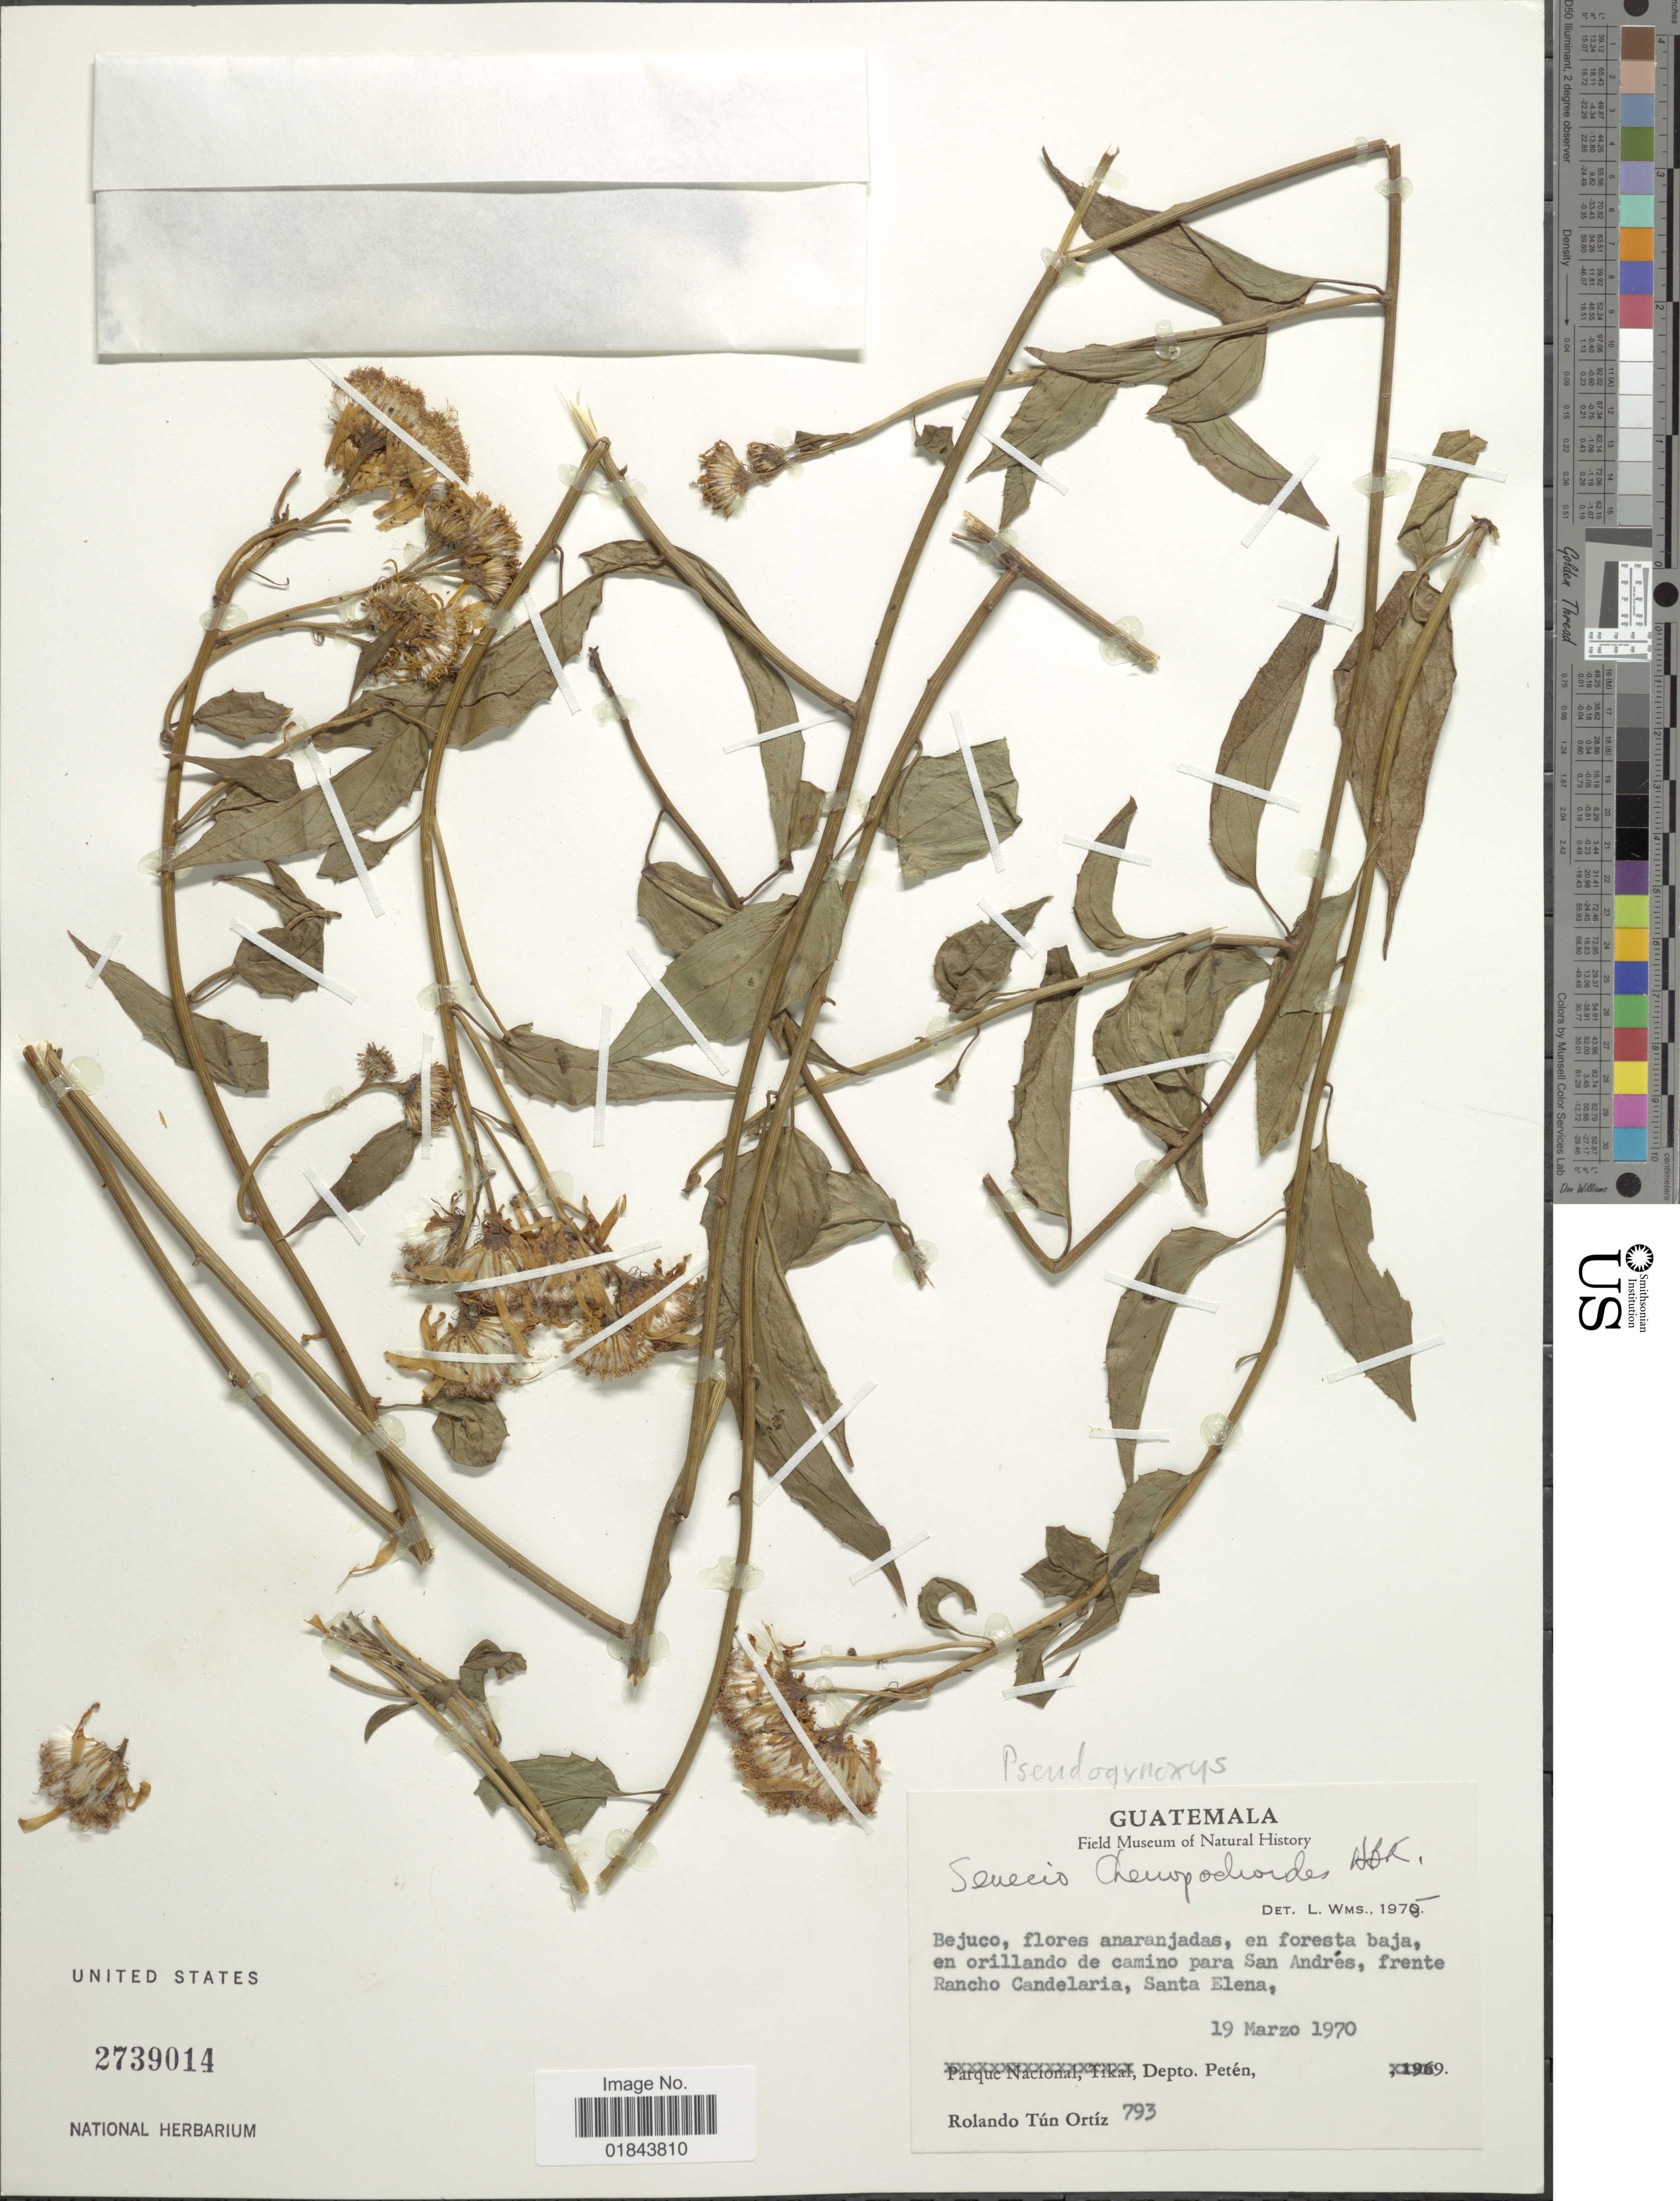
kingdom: Plantae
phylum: Tracheophyta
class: Magnoliopsida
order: Asterales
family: Asteraceae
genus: Pseudogynoxys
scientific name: Pseudogynoxys chenopodioides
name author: (Kunth) Cabrera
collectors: R. Tún Ortíz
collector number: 793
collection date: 1970-03-19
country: Guatemala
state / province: El Petén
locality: Bejuco, flores anaranjadas, en foresta baja, en orillando de camino para San Andrés, frente Rancho Candelaria, Santa Elena, Depto. Petén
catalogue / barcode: US 2739014